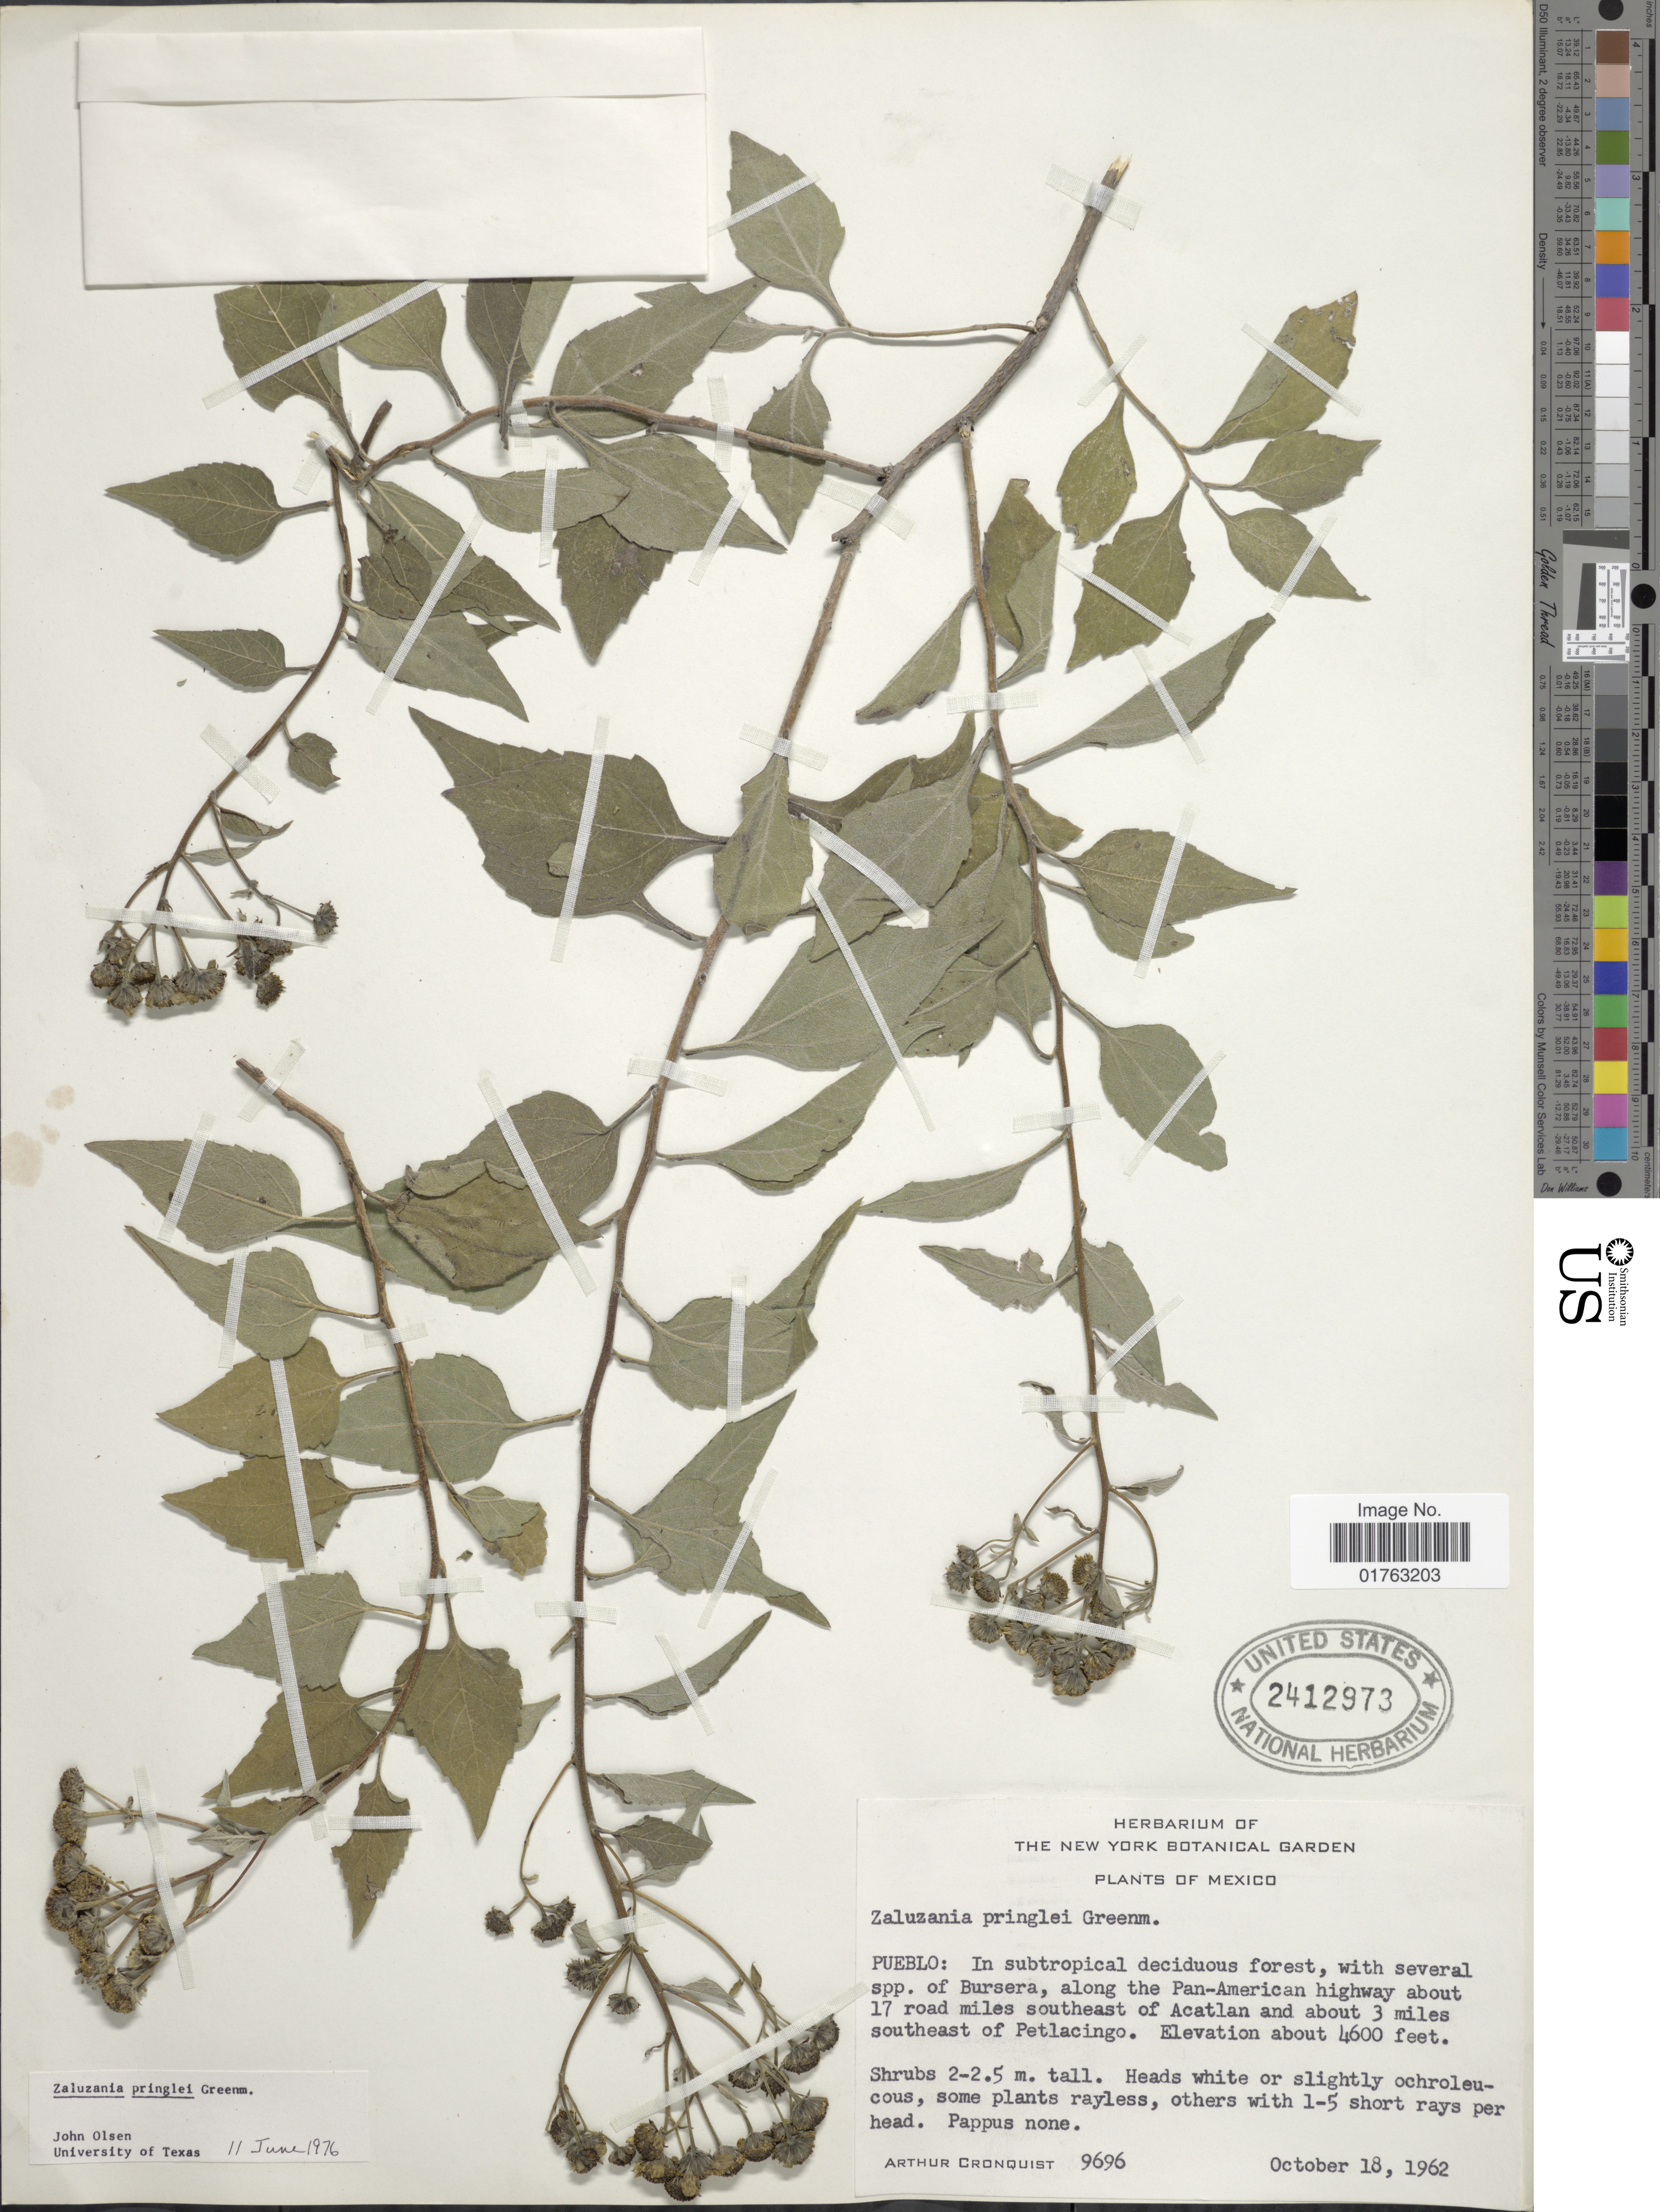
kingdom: Plantae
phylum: Tracheophyta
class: Magnoliopsida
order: Asterales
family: Asteraceae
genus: Zaluzania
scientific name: Zaluzania pringlei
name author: Greenm.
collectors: A. J. Cronquist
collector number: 9696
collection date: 1962-10-18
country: Mexico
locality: Pueblo. Along the Pan America highway about 17 road miles southeast of Acatlan and about 3 miles southeast of Petlacingo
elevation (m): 1402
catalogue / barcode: US 2412973